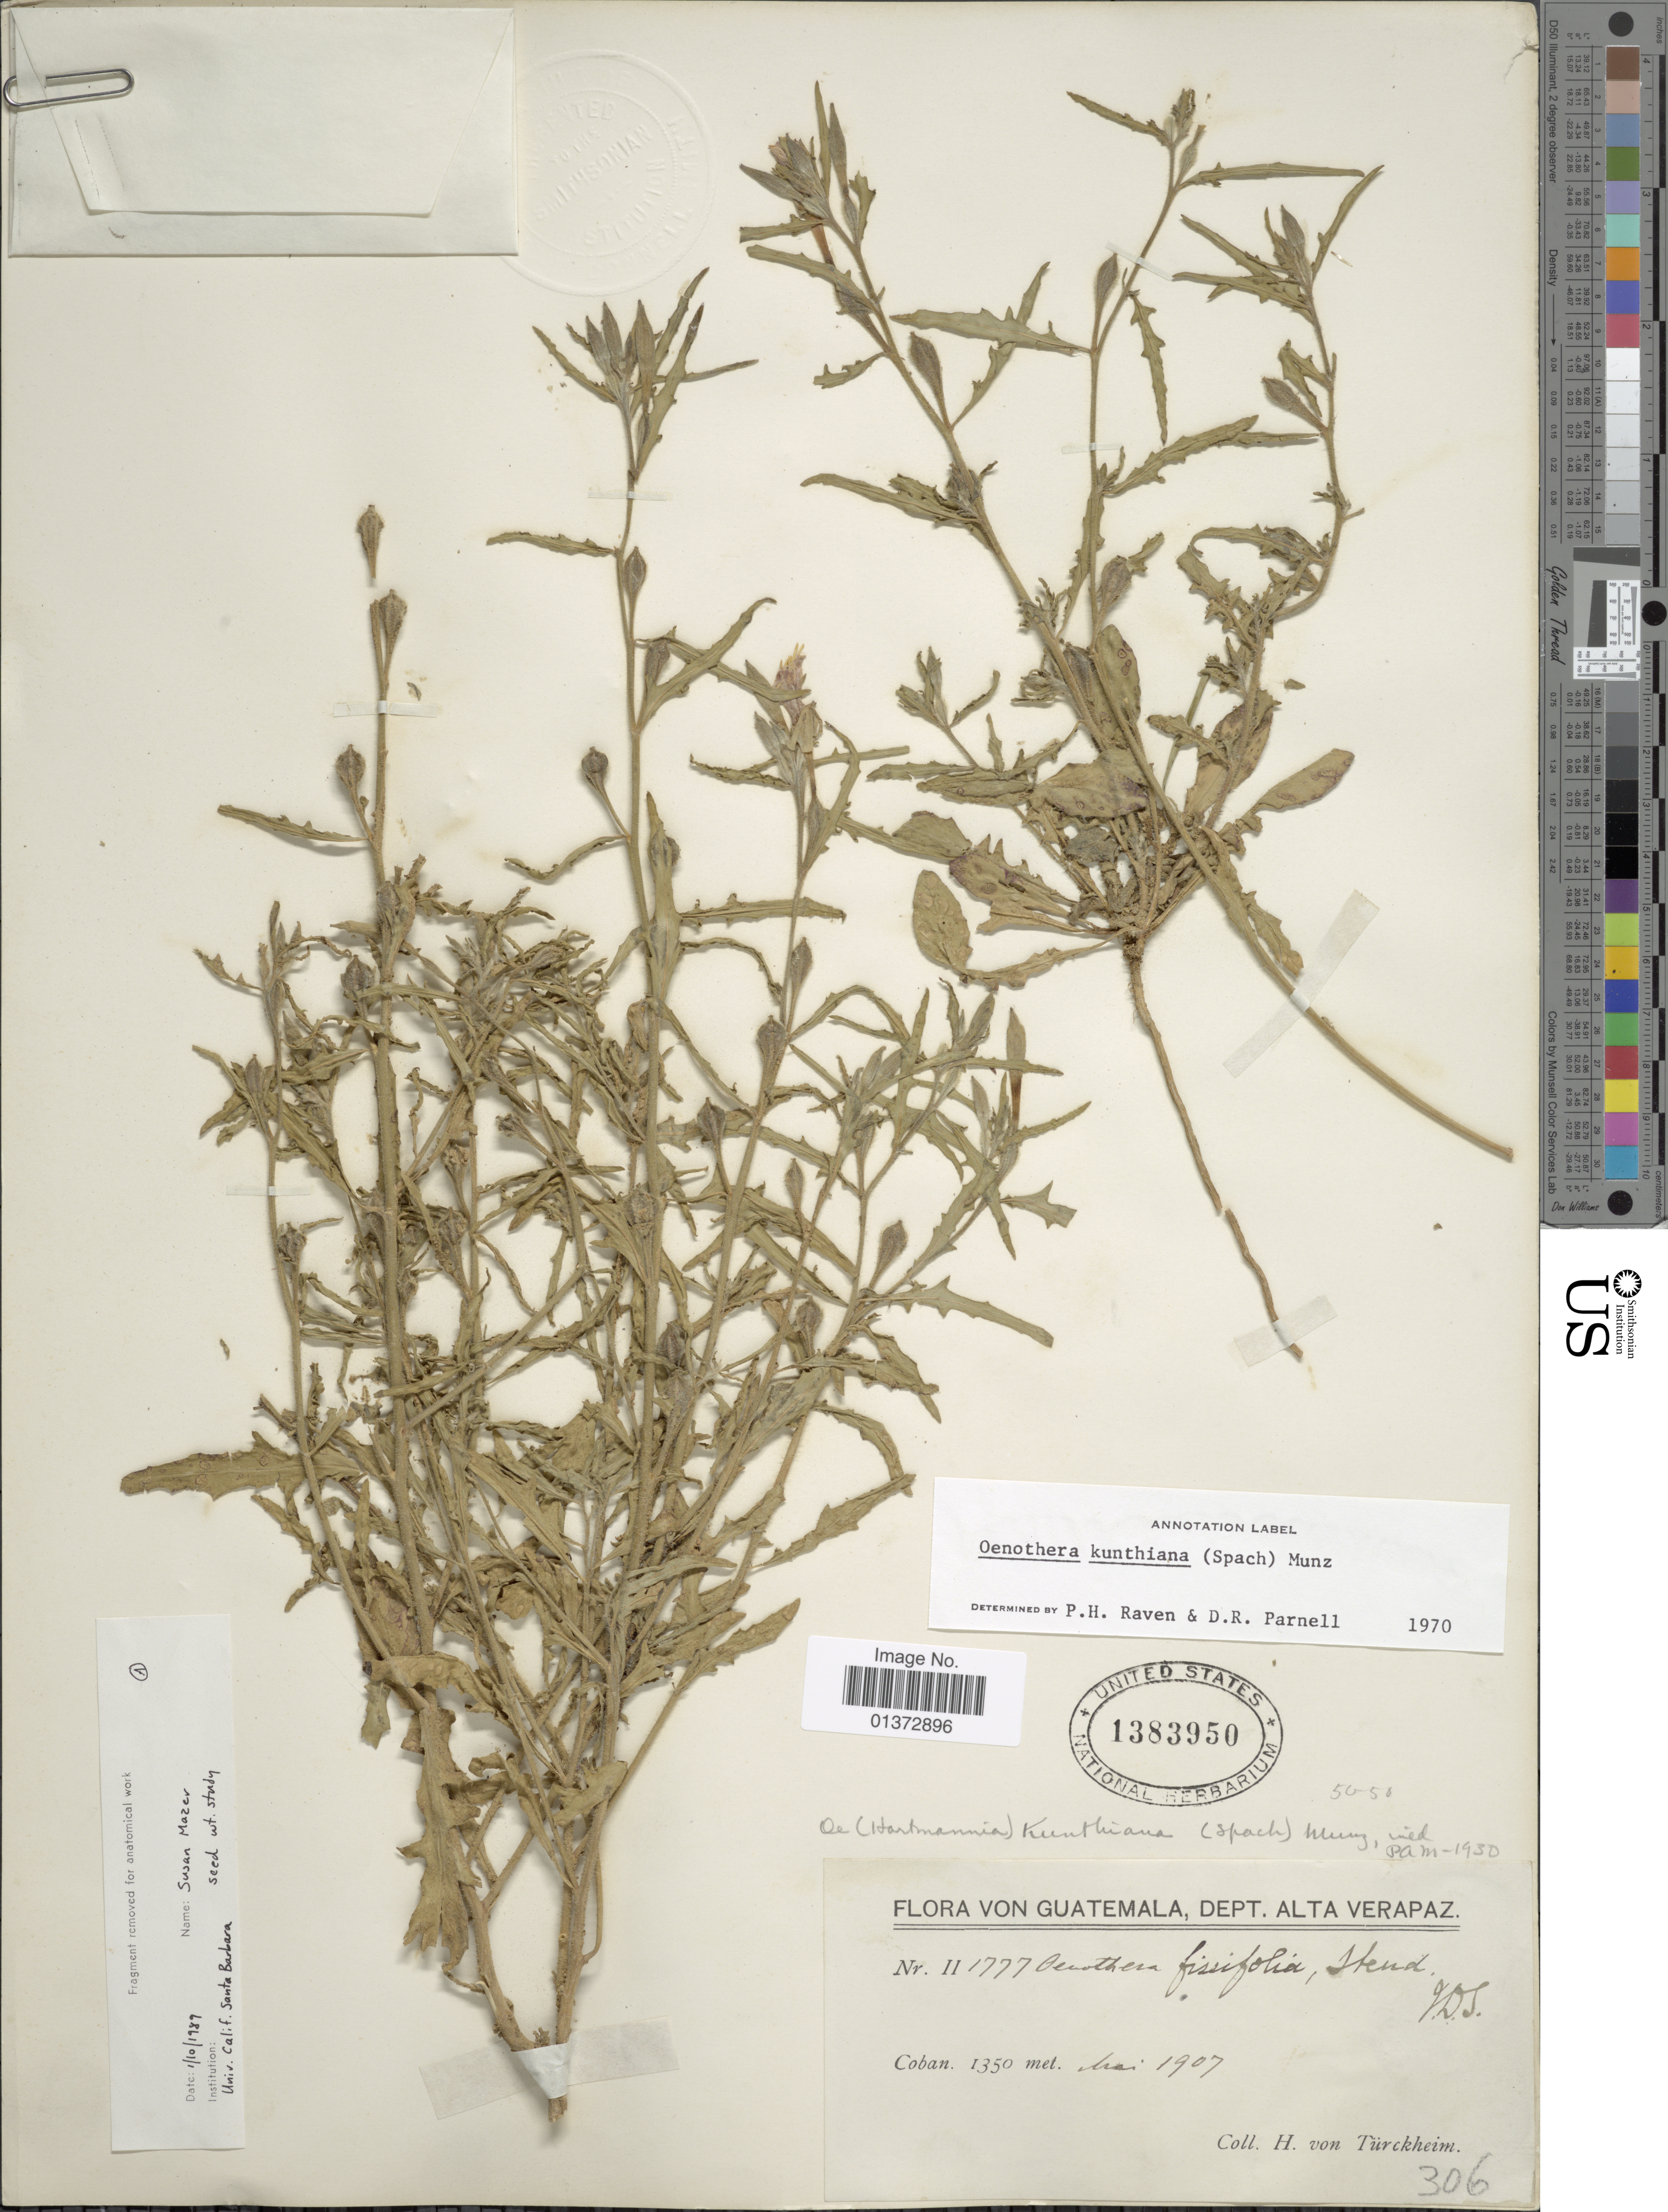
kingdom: Plantae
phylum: Tracheophyta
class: Magnoliopsida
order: Myrtales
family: Onagraceae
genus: Oenothera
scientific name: Oenothera kunthiana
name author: (Spach) Munz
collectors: H. von Türckheim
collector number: II 1777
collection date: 1907-05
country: Guatemala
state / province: Alta Verapaz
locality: Coban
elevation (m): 1350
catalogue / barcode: US 1383950